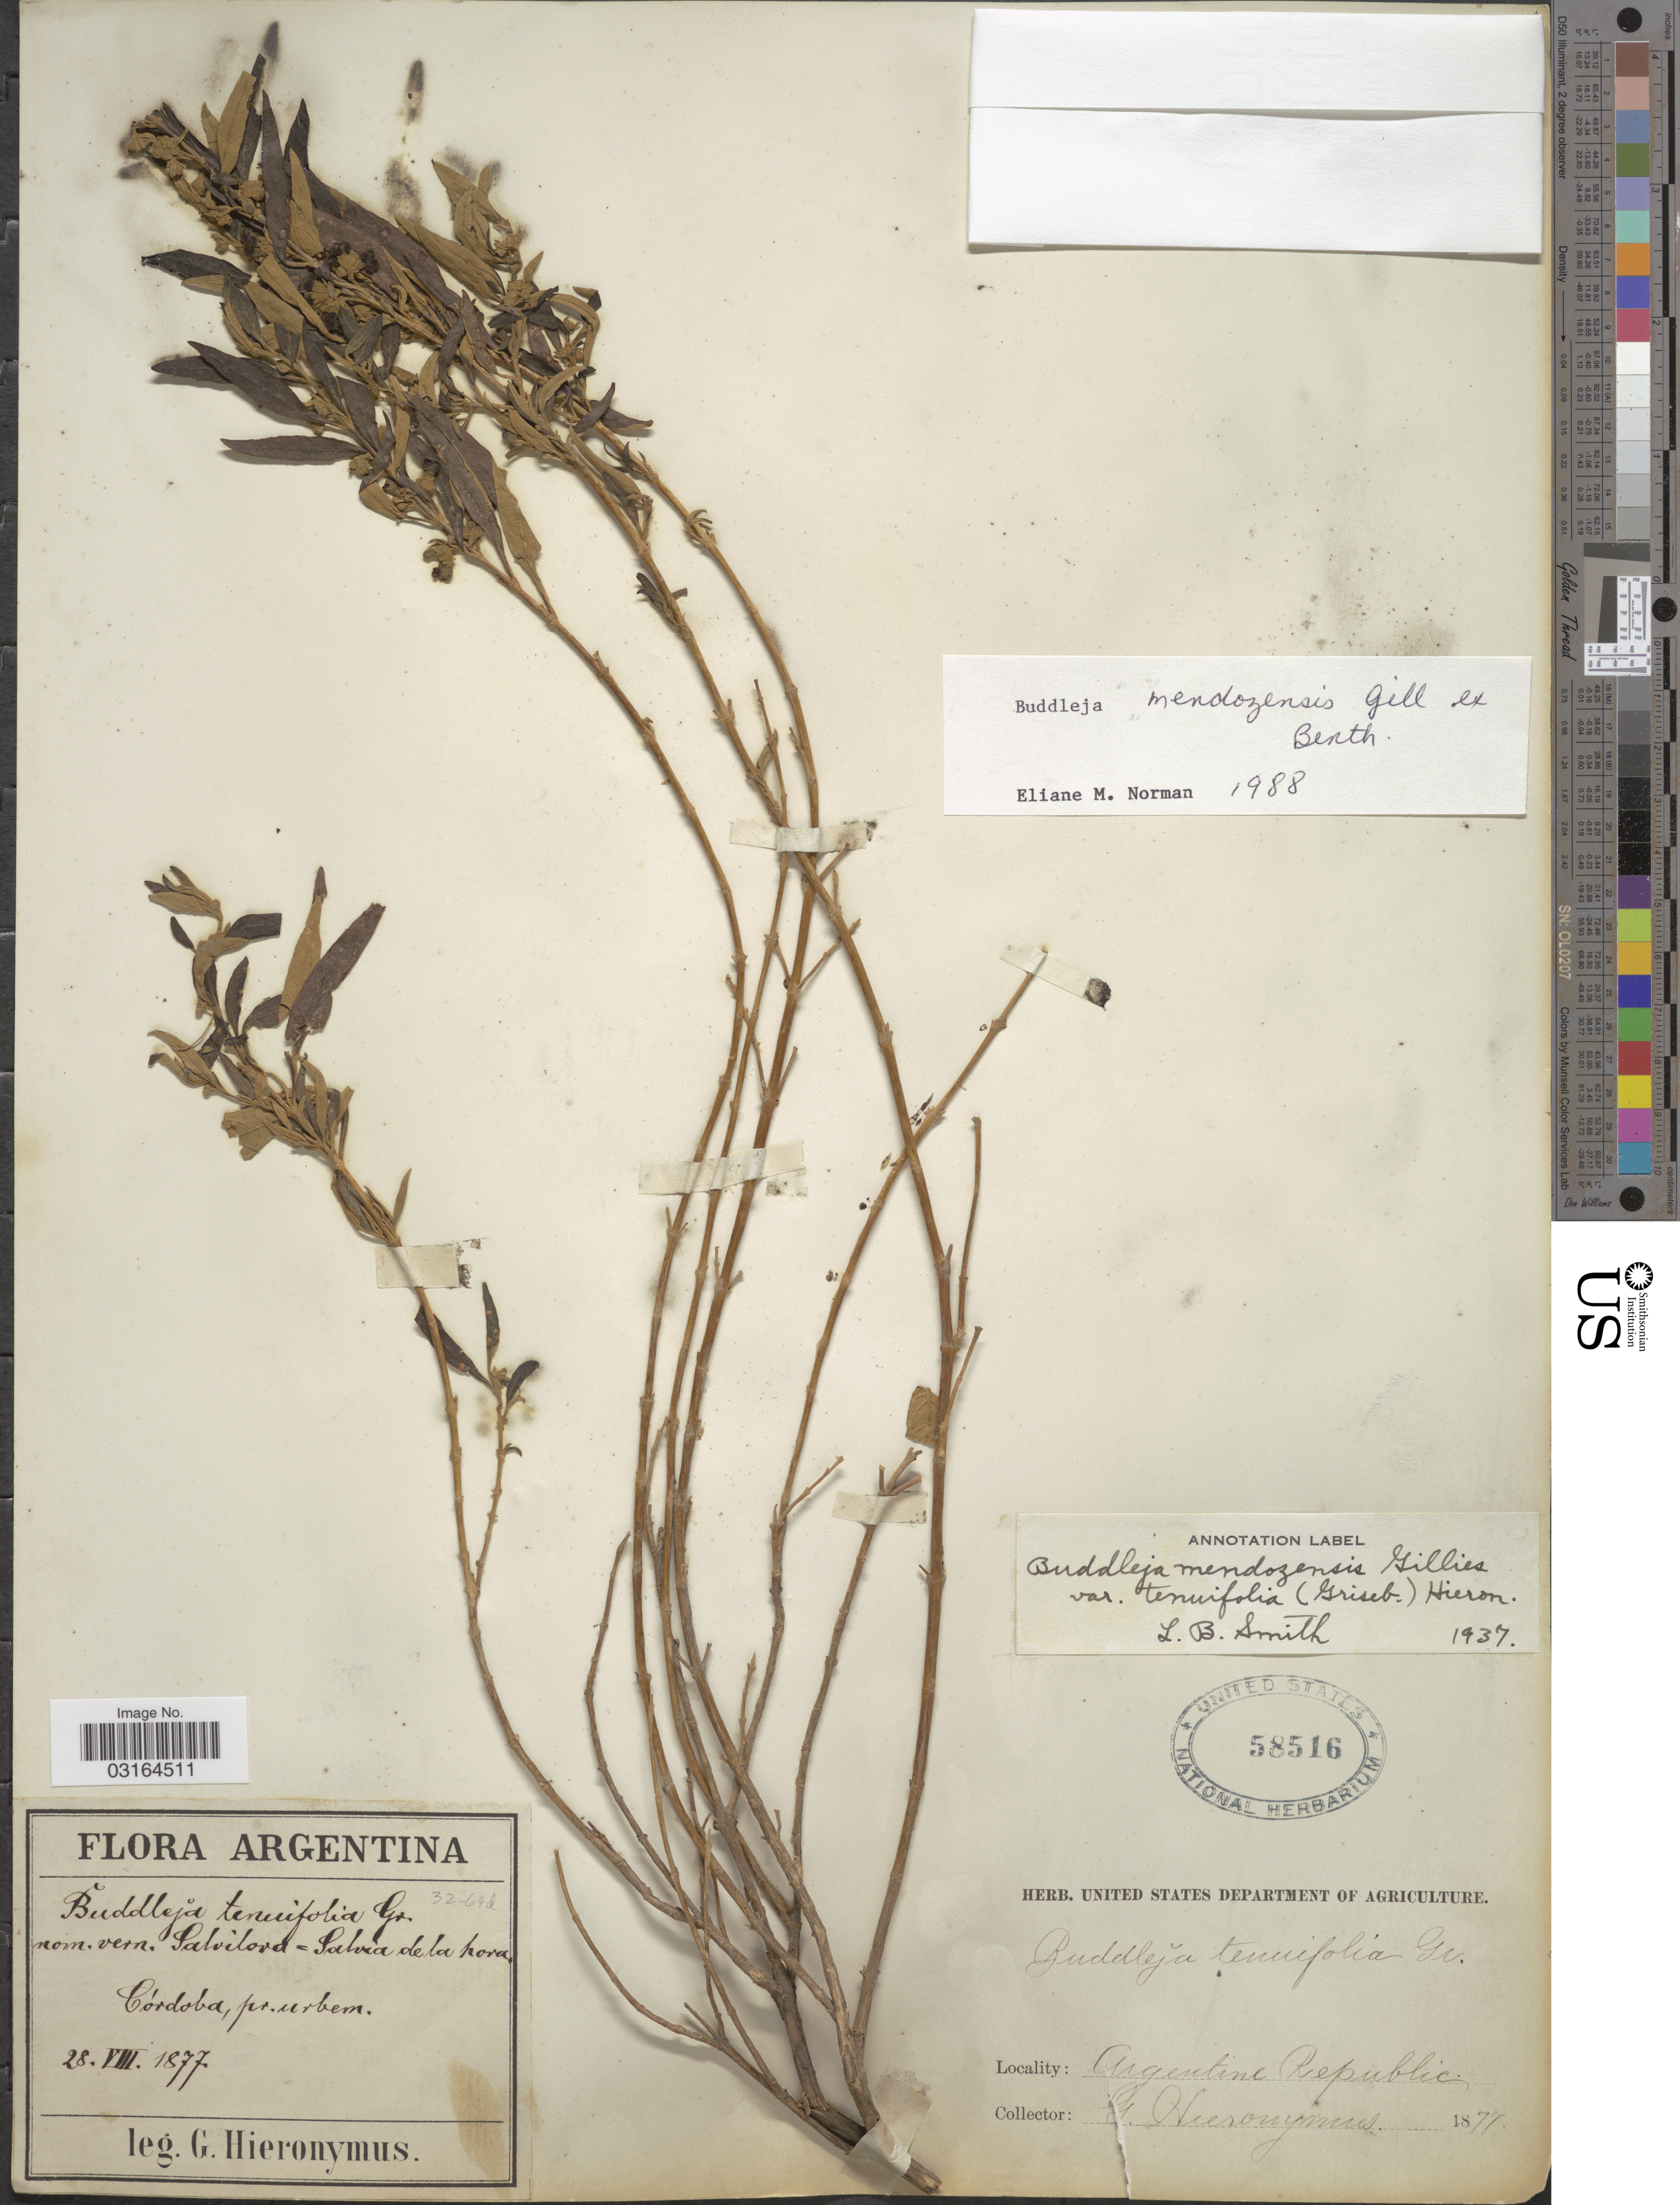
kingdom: Plantae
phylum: Tracheophyta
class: Magnoliopsida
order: Lamiales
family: Scrophulariaceae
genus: Buddleja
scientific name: Buddleja mendozensis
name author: Gillet ex Benth.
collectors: G. H. Hieronymus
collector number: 3264d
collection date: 1877-08-28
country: Argentina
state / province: Cordoba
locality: Córdoba, pr. urbem. Argentine Republic.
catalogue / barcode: US 58516